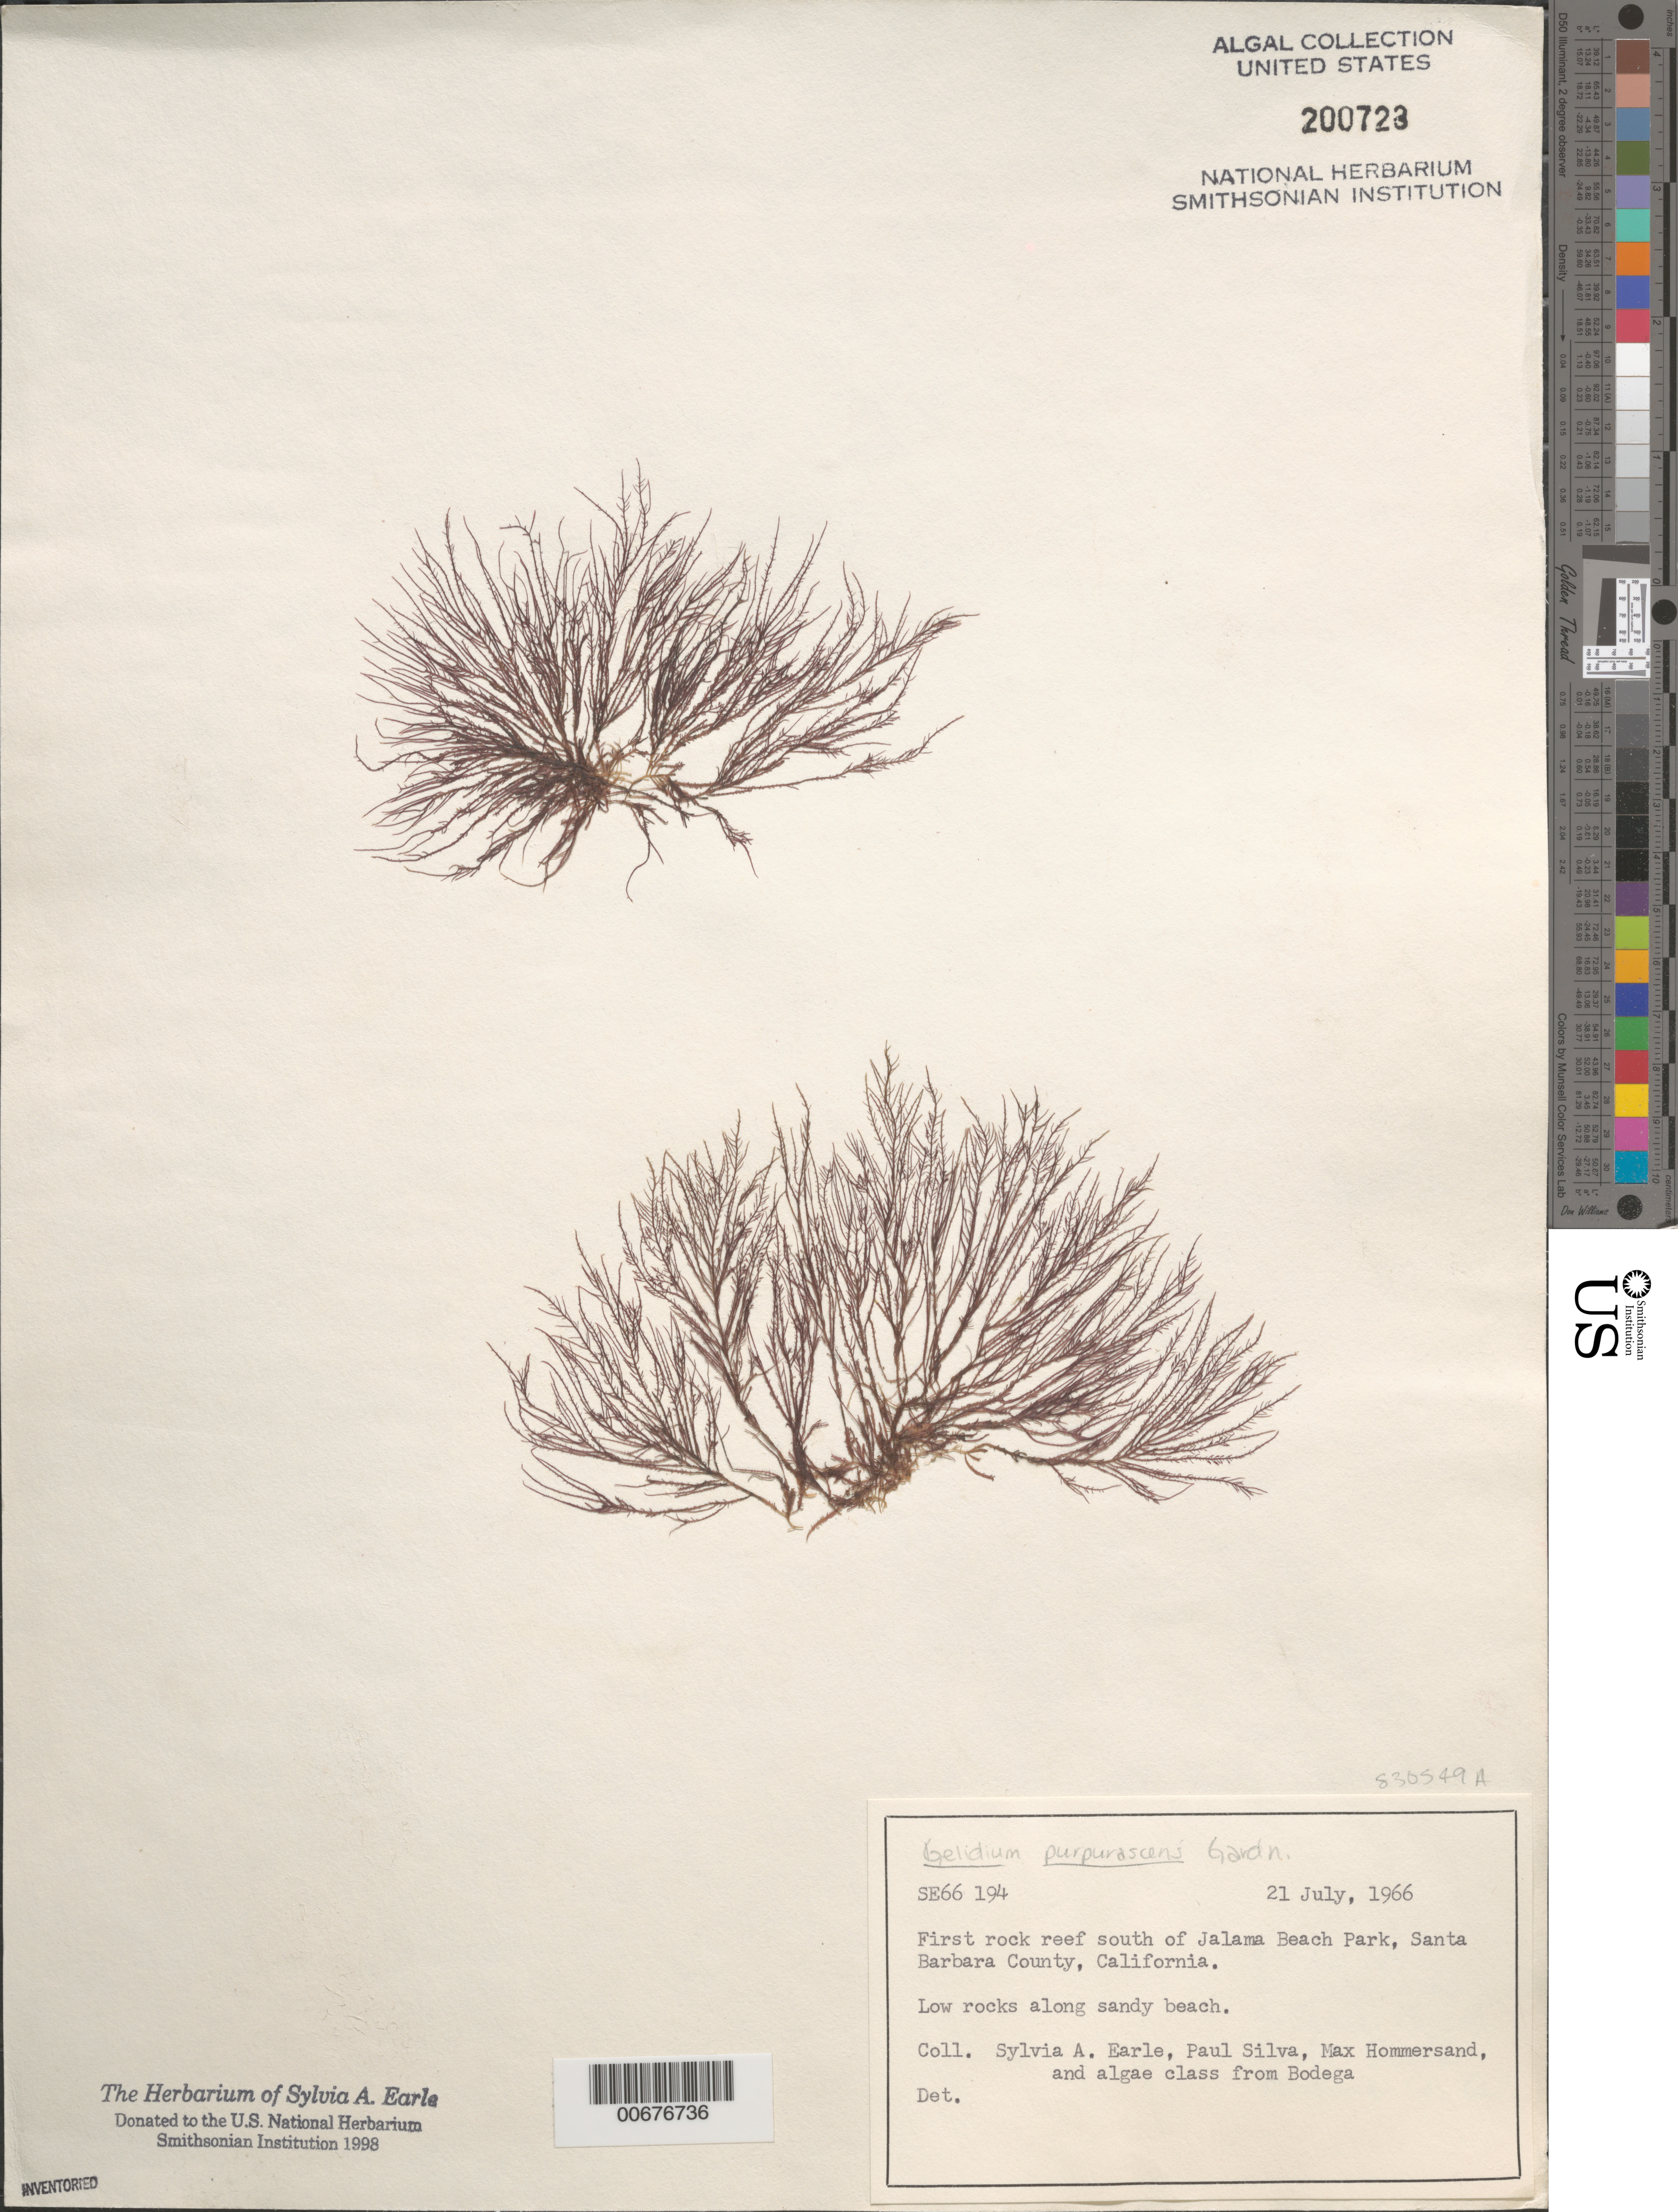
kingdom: Plantae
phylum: Rhodophyta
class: Florideophyceae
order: Gelidiales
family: Gelidiaceae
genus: Gelidium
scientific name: Gelidium purpurascens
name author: N.L. Gardner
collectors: S. A. Earle, P. C. Silva, M. H. Hommersand & Bodega Algae Class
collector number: SE 66194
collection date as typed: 21 Jul 1966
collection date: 1966-07-21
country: United States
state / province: California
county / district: Santa Barbara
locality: Reef south of Jalama Beach Park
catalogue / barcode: US 200723